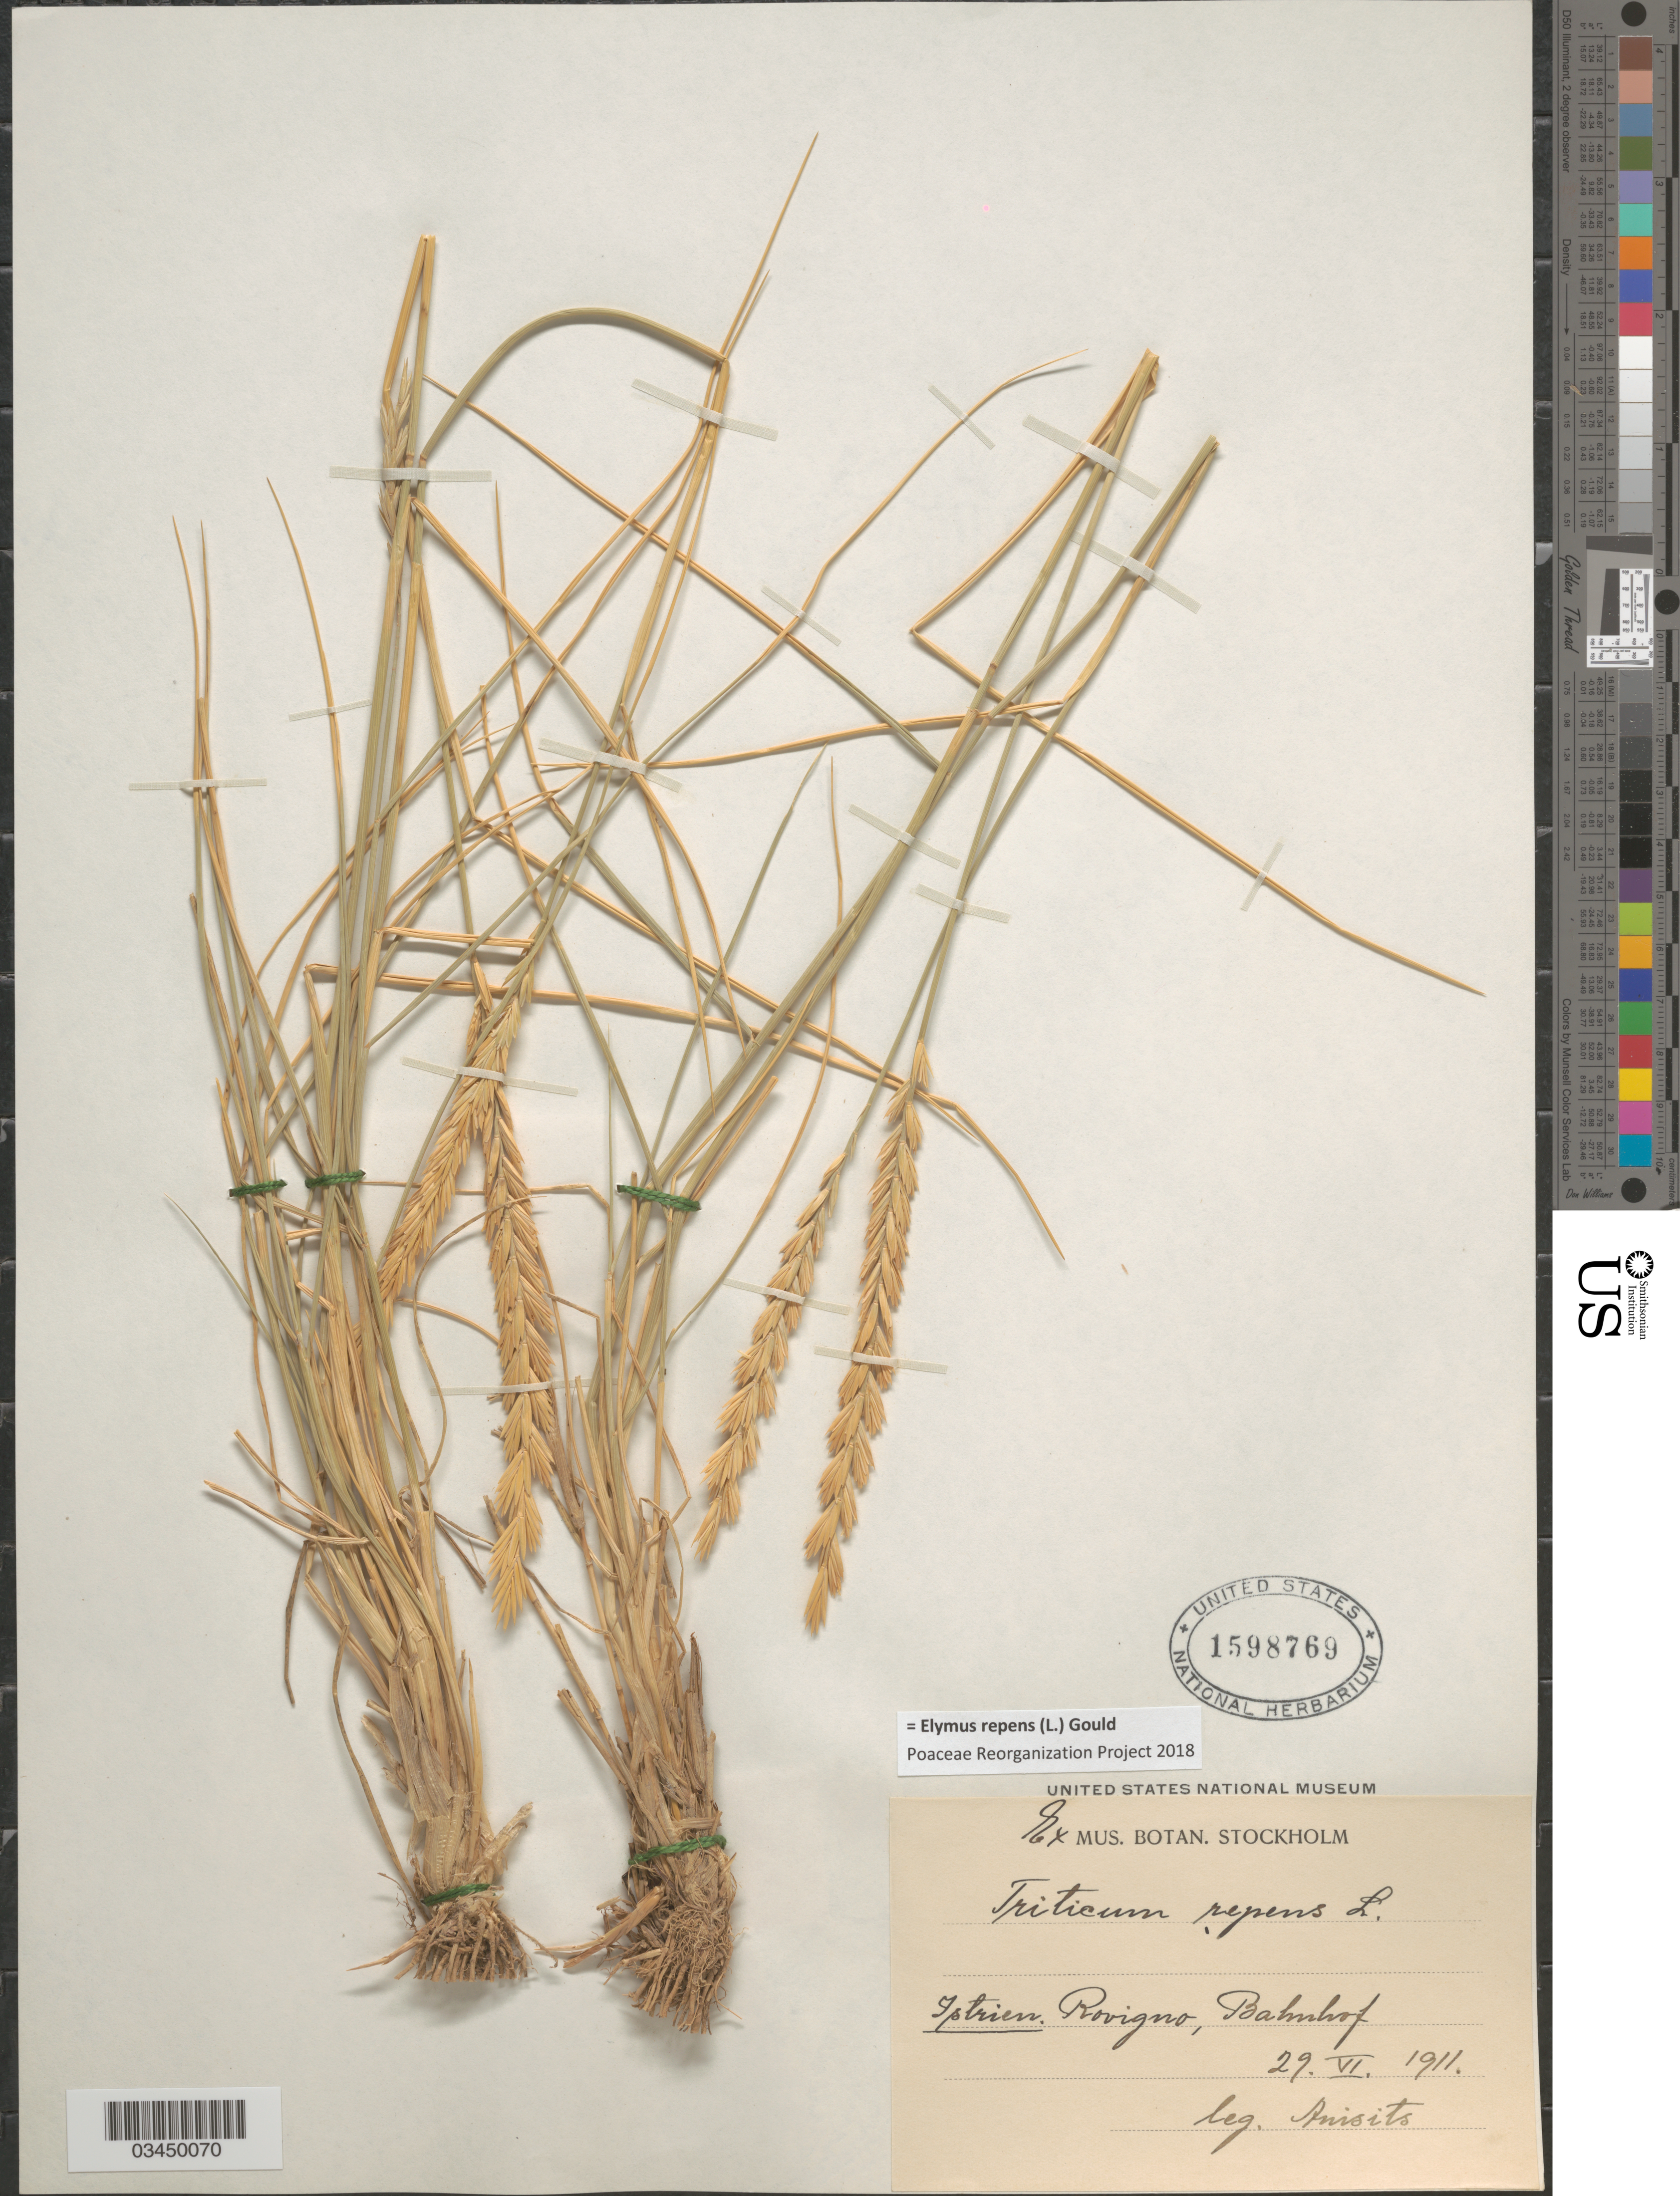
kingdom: Plantae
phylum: Tracheophyta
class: Liliopsida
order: Poales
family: Poaceae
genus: Elymus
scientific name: Elymus repens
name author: (L.) Gould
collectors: J. D. Anisits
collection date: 1911-06-29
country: Croatia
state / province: Istria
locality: Istrien. Rovigno, Bahnhof.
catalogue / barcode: US 1598769